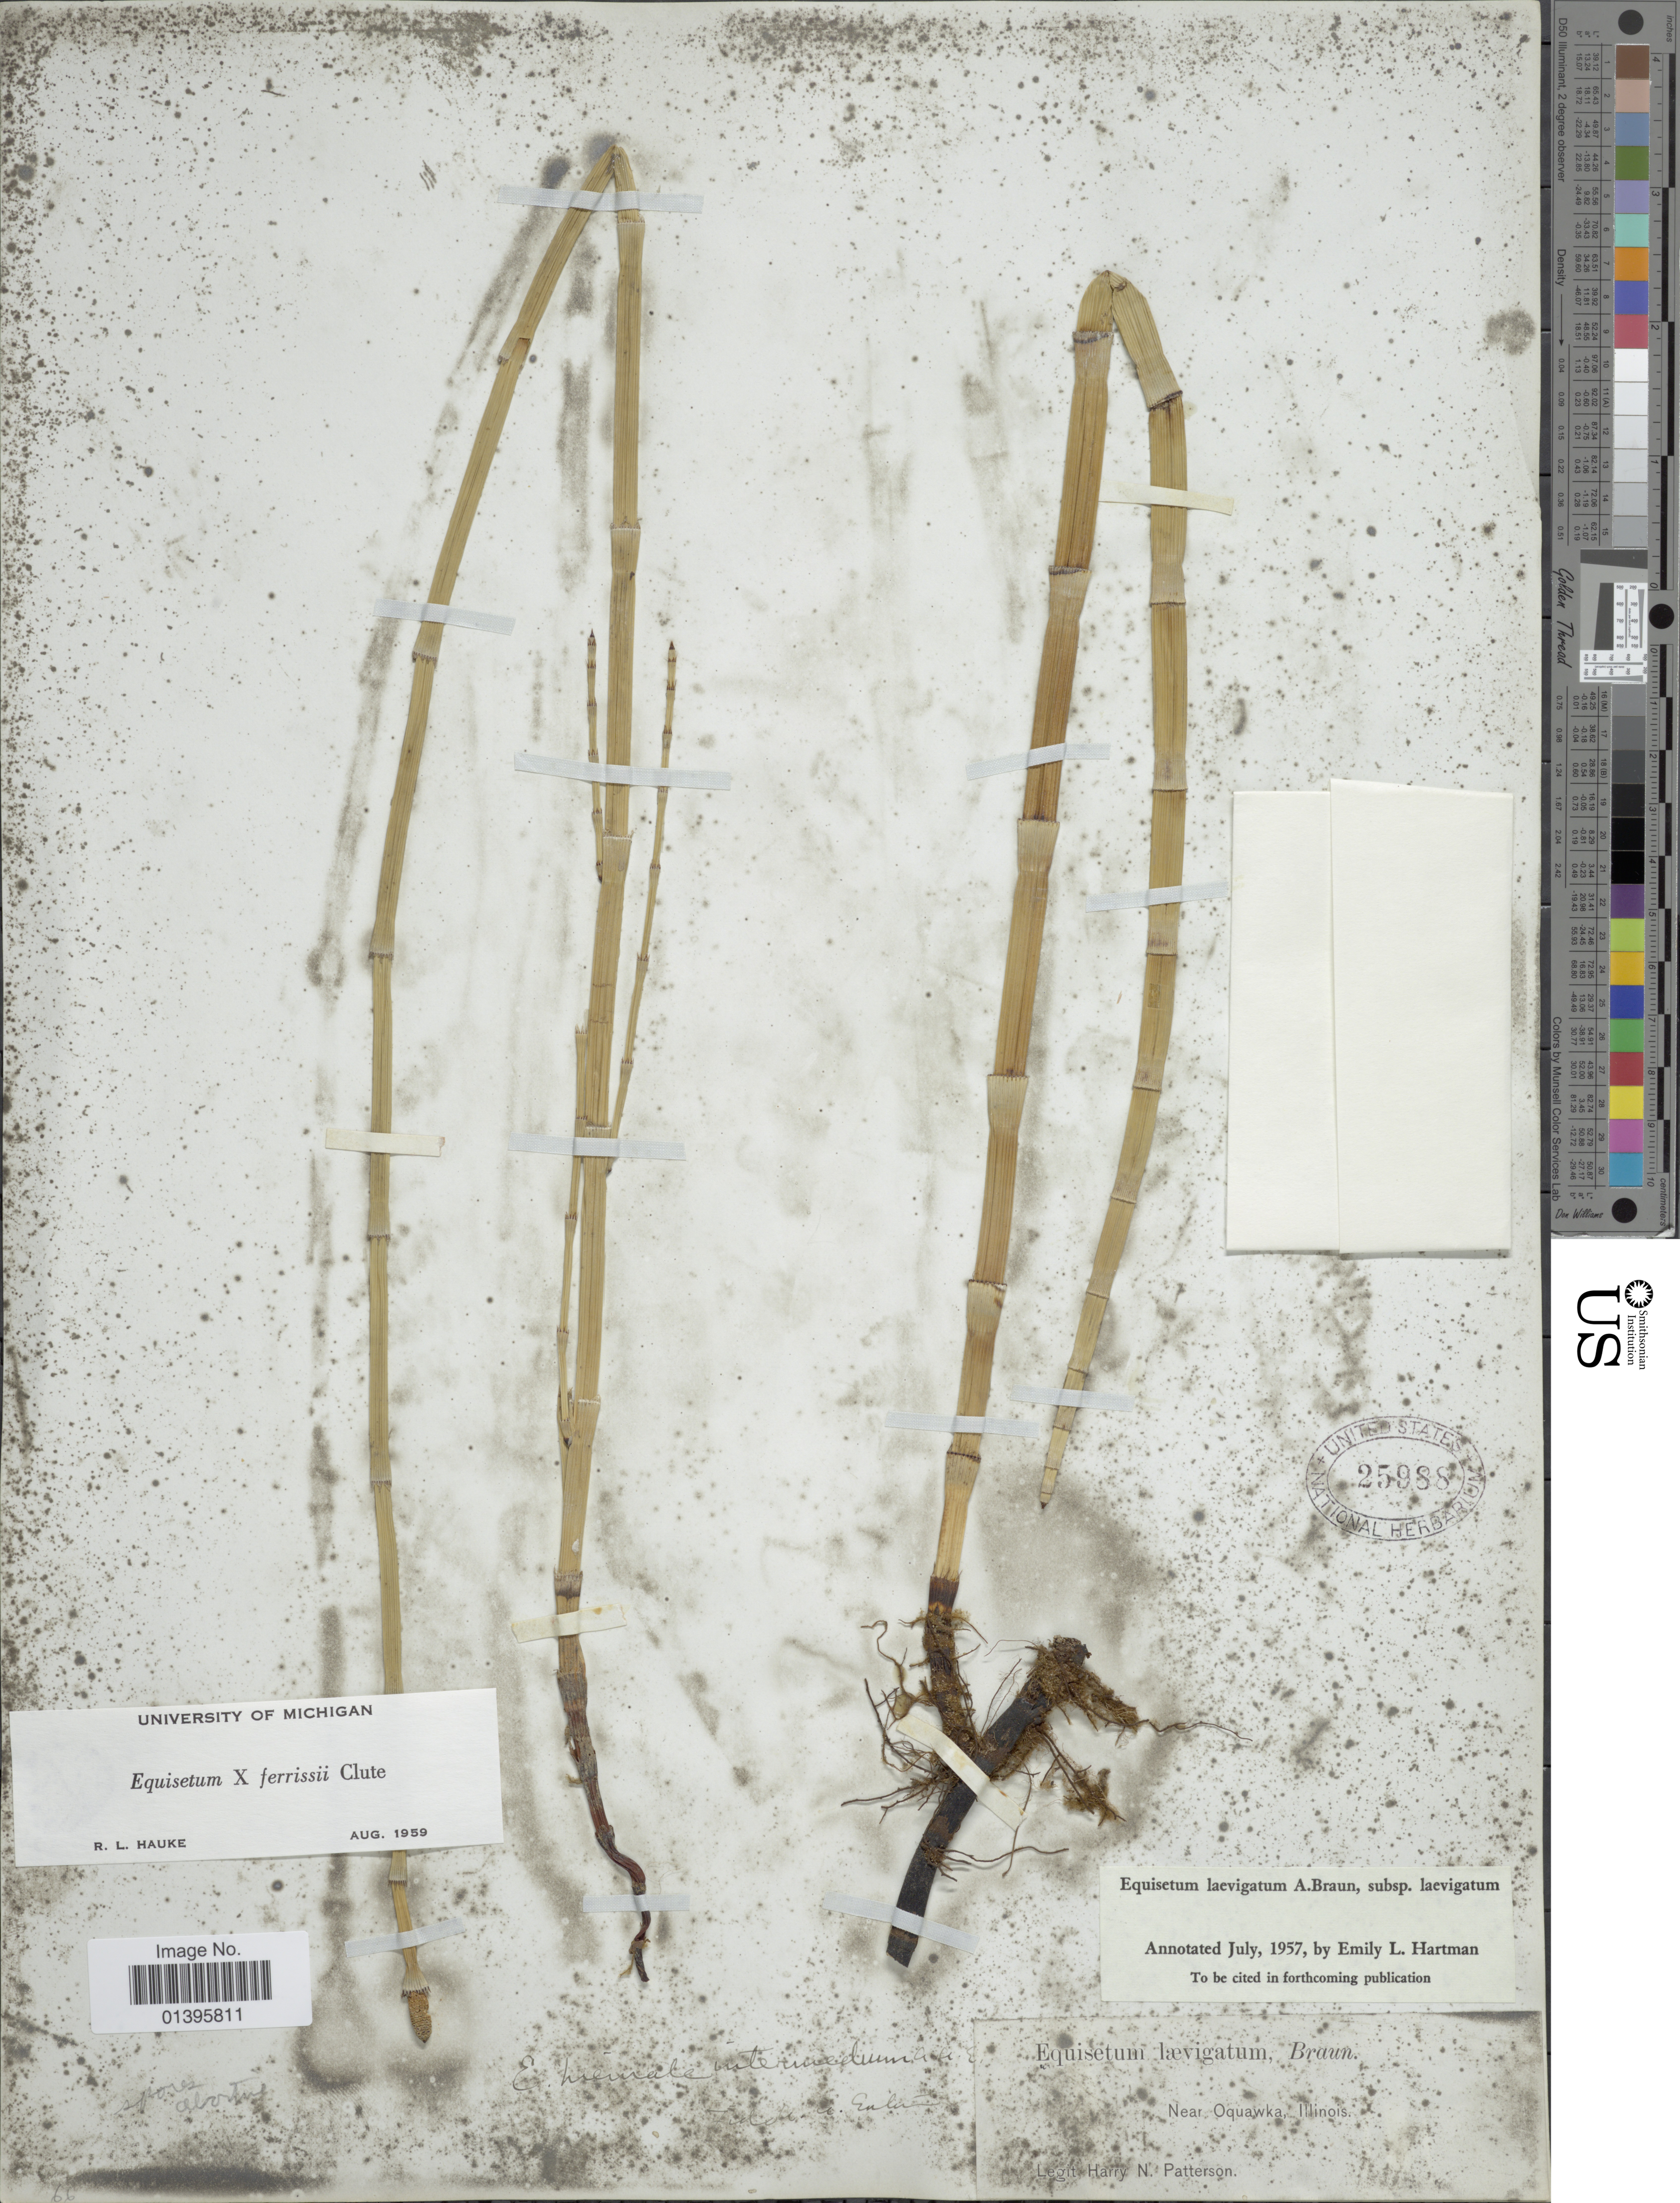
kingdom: Plantae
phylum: Tracheophyta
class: Polypodiopsida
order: Equisetales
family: Equisetaceae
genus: Equisetum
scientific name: Equisetum x ferrissii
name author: Clute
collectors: H. N. Patterson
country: United States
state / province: Illinois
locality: Near Oquawka.